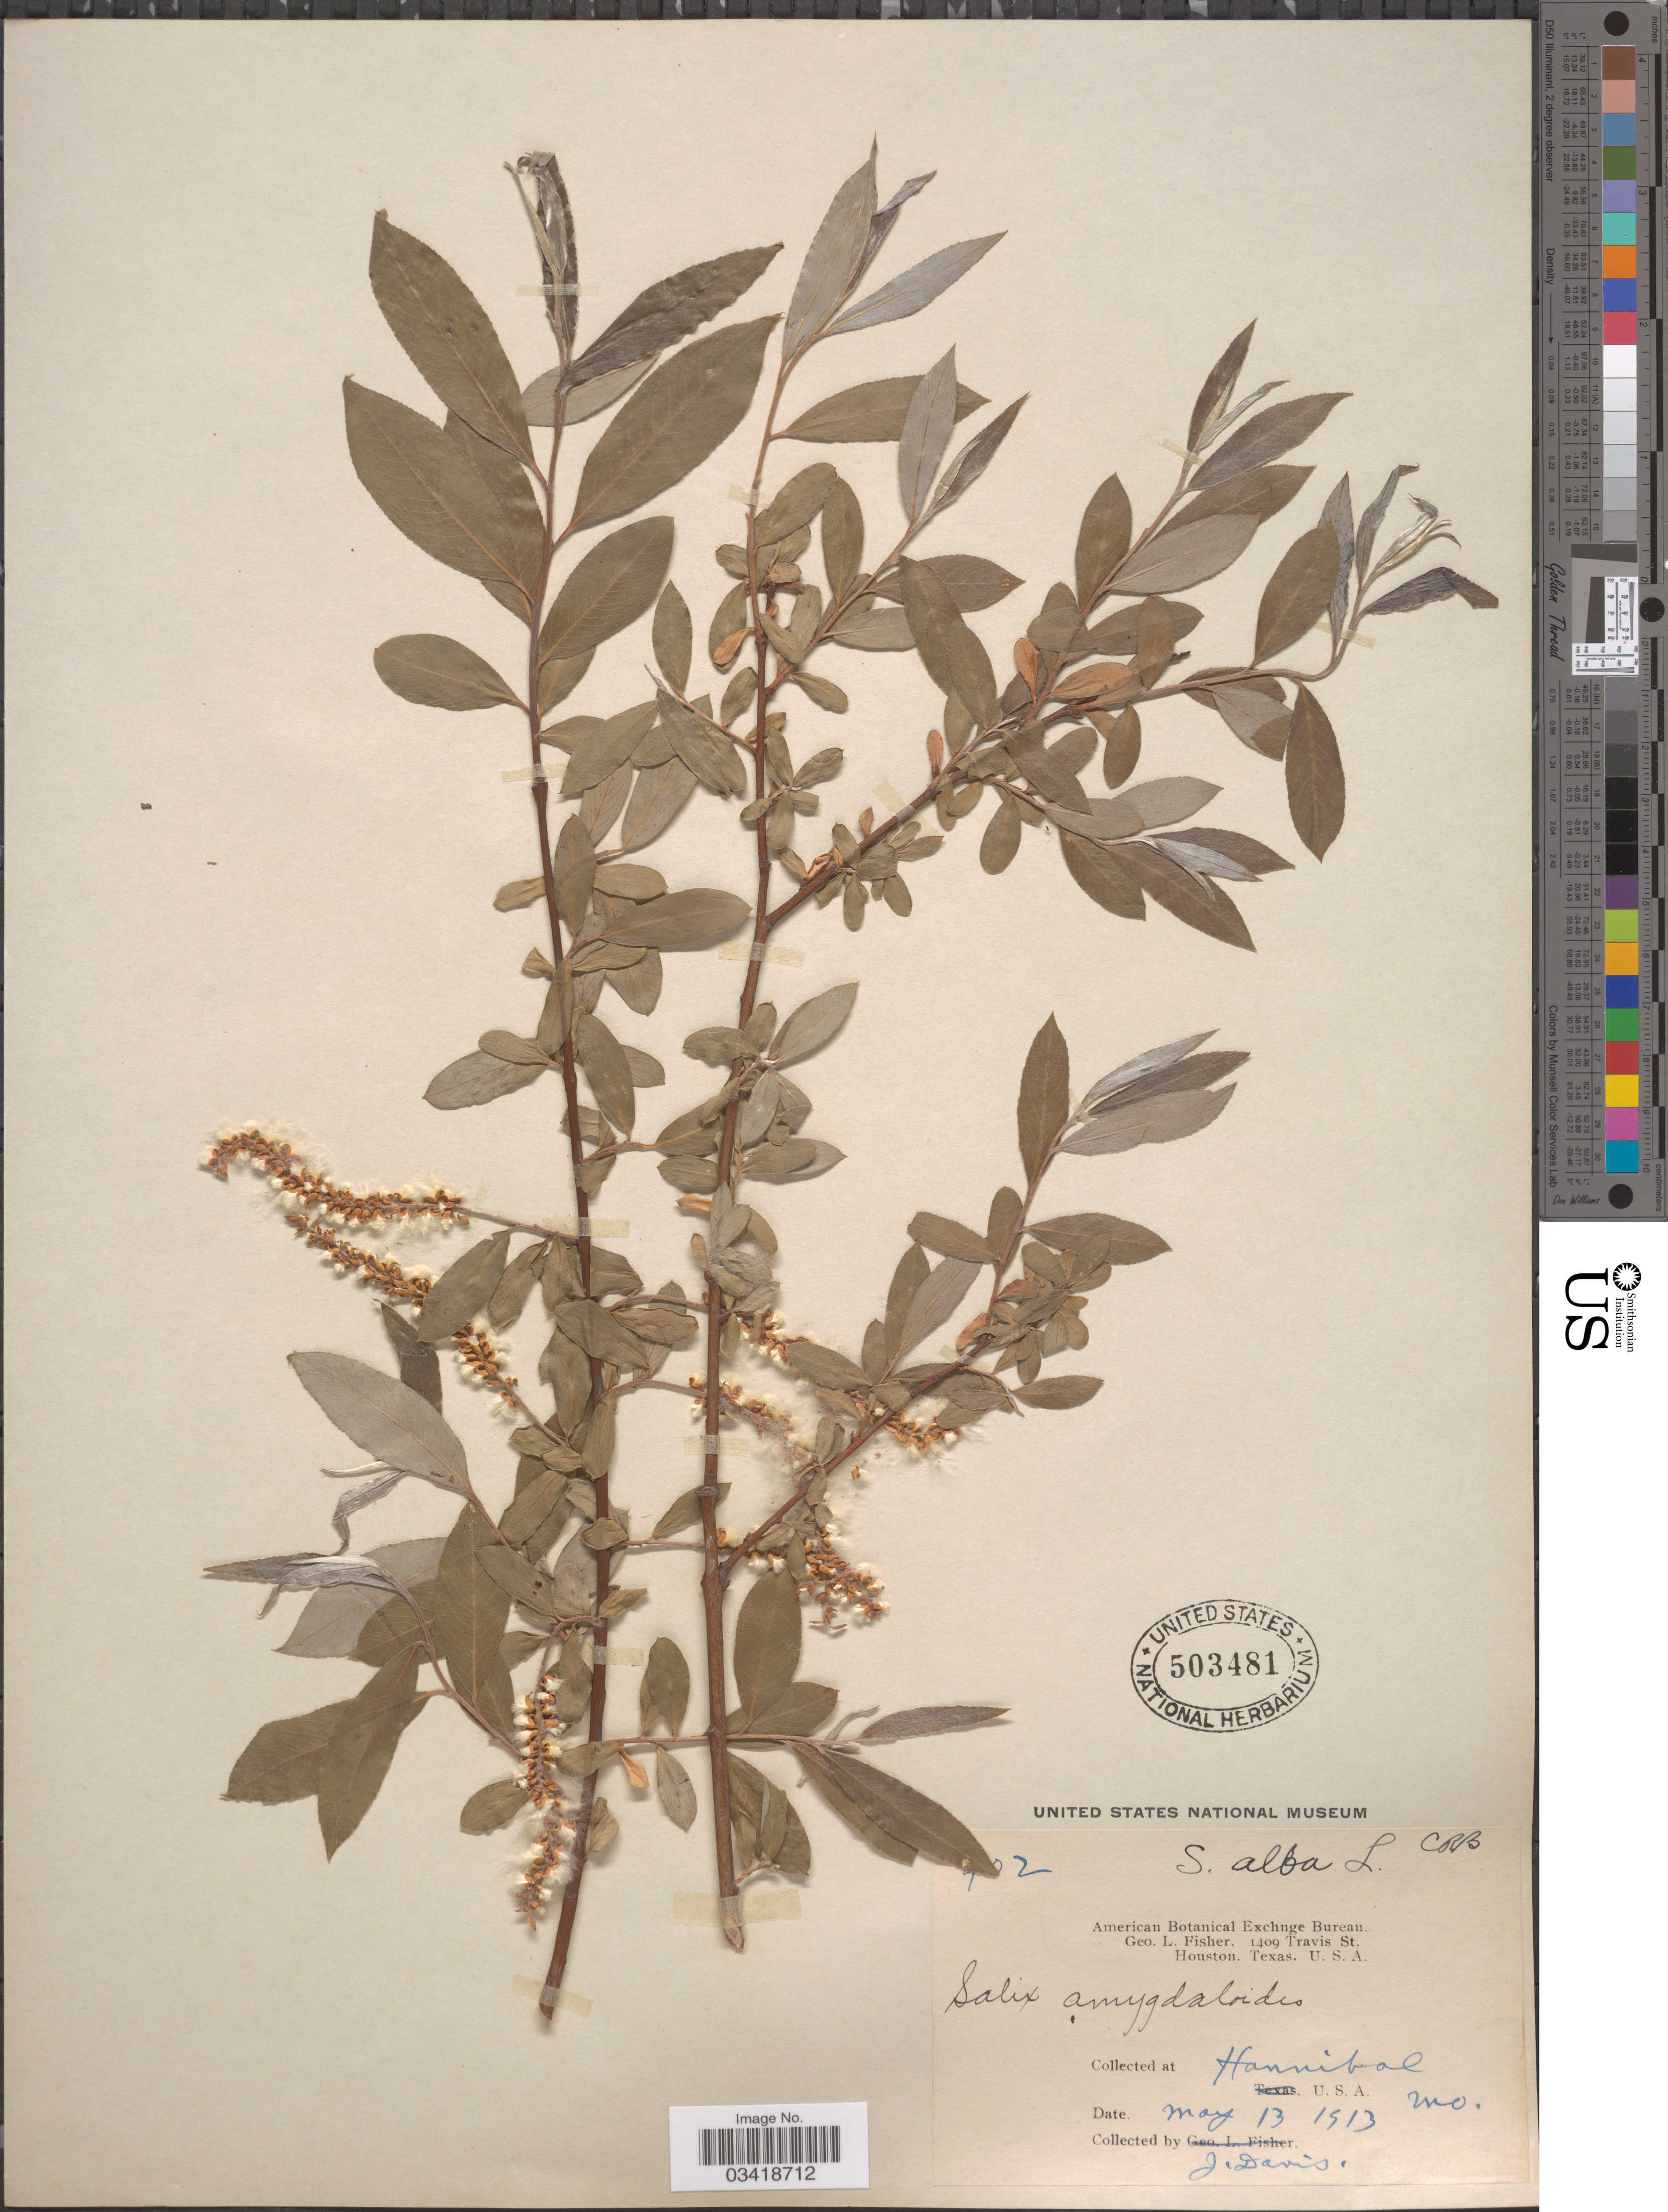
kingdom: Plantae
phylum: Tracheophyta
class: Magnoliopsida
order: Malpighiales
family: Salicaceae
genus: Salix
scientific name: Salix alba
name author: L.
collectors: J. Davis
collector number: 902*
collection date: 1913-05-13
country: United States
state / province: Missouri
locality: Hannibal.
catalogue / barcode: US 503481